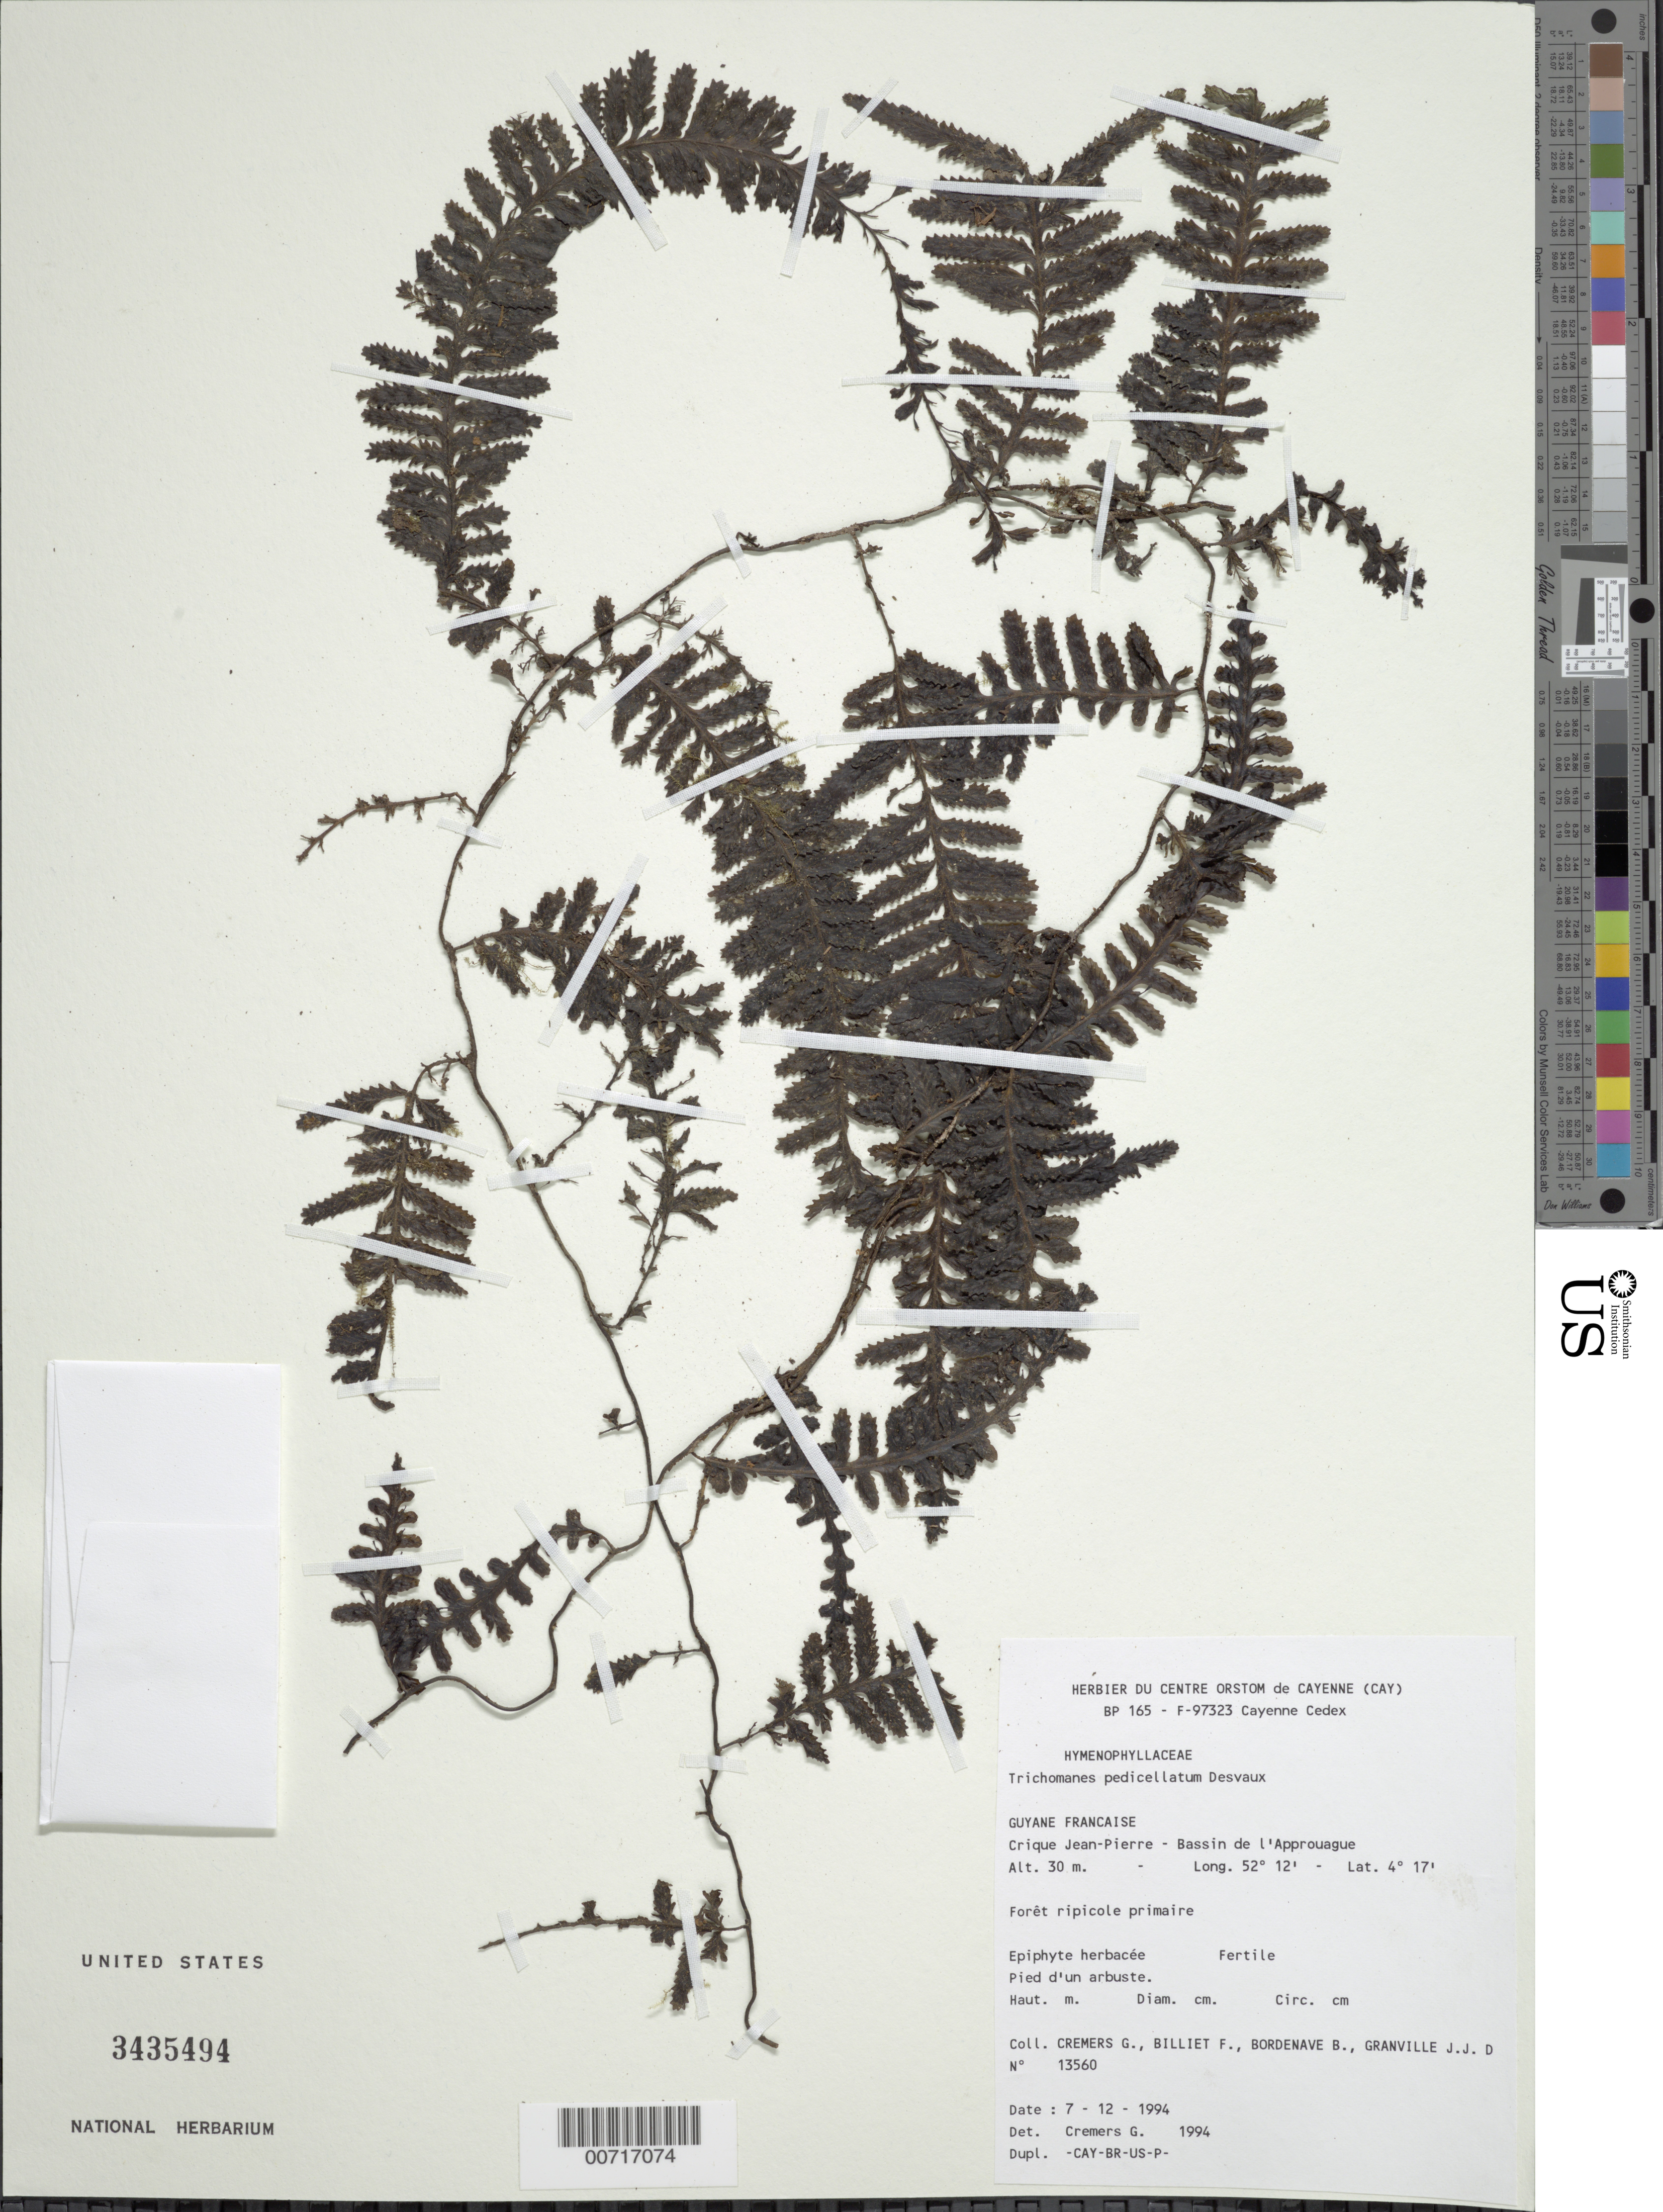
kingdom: Plantae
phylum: Tracheophyta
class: Polypodiopsida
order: Hymenophyllales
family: Hymenophyllaceae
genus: Trichomanes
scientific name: Trichomanes pedicellatum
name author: Desv.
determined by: Cremers, Georges A.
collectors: G. Cremers, F. Billiet, B. Bordenave, J.-J. de Granville & B. Jadin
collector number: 13560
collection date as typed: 7-Dec-94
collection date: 1994-12-07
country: French Guiana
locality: Crique Jean-Pierre, Bassin de l'Approuague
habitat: Primary riparian forest, at base of a shrub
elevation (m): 30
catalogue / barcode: US 3435494